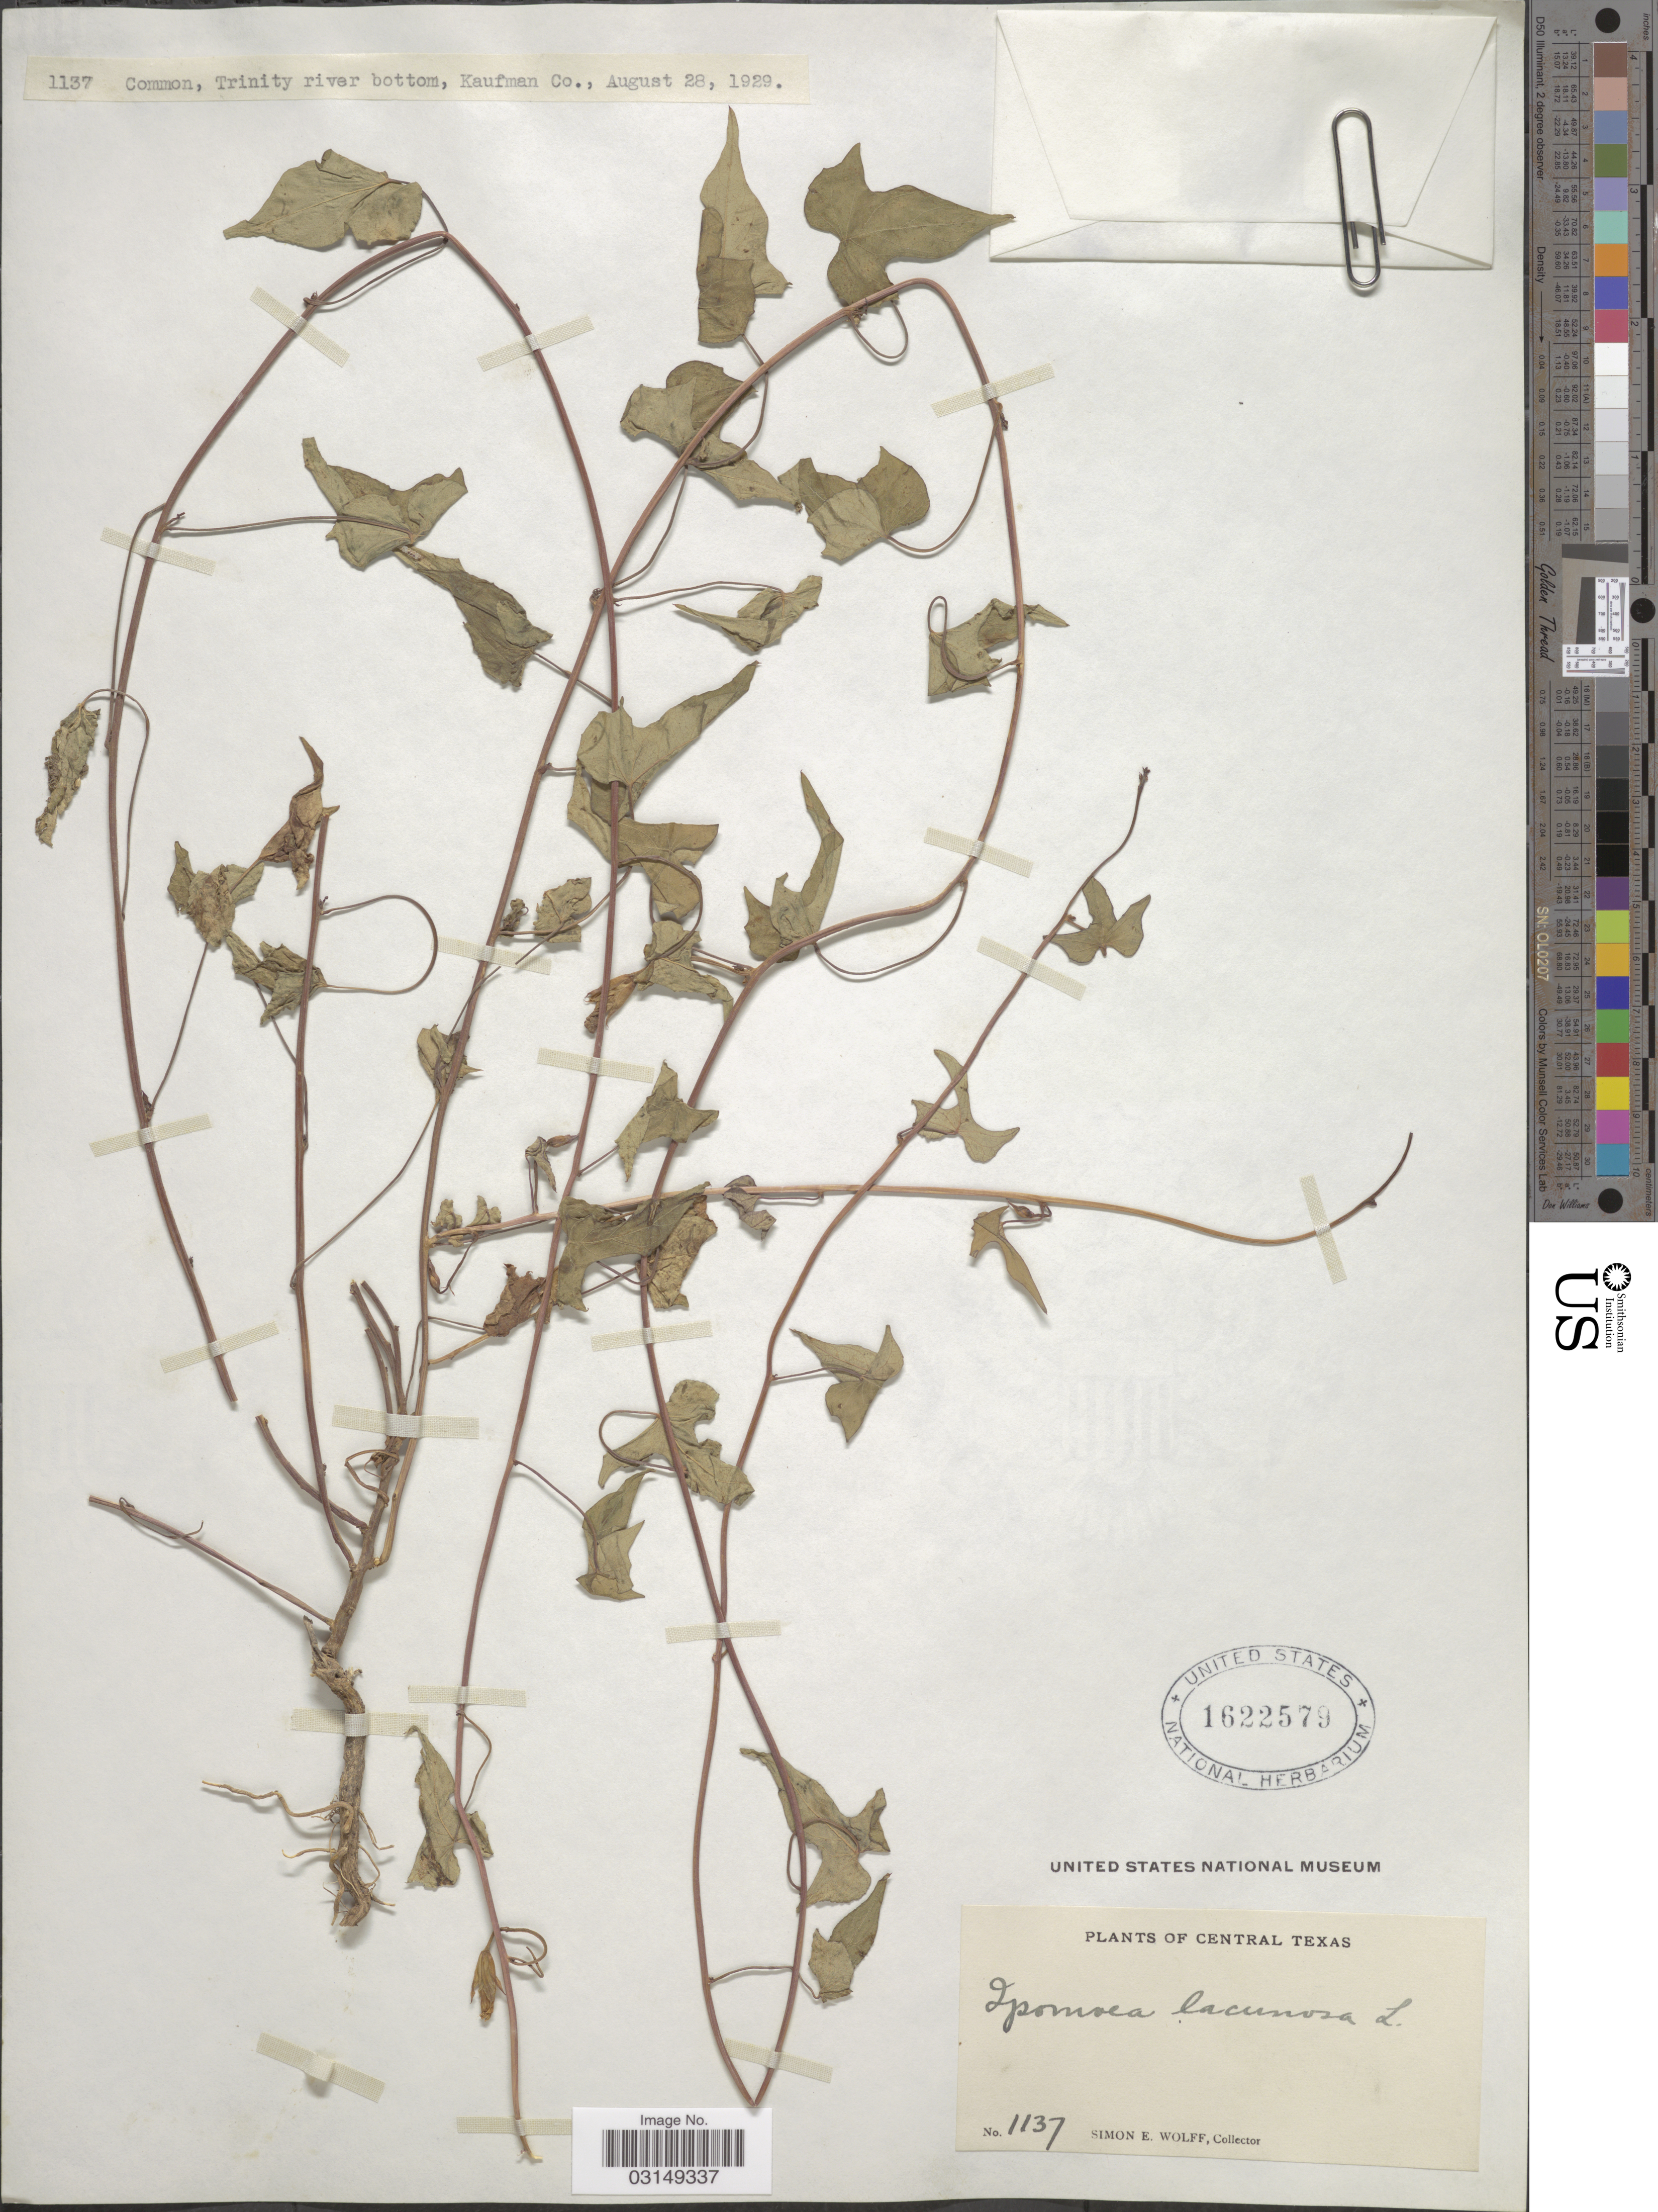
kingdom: Plantae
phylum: Tracheophyta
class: Magnoliopsida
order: Solanales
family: Convolvulaceae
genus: Ipomoea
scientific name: Ipomoea trichocarpa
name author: Elliott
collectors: S. E. Wolff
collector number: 1137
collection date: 1929-08-28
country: United States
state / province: Texas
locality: Central Texas. Trinity river bottom, Kaufman Co.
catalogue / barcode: US 1622579